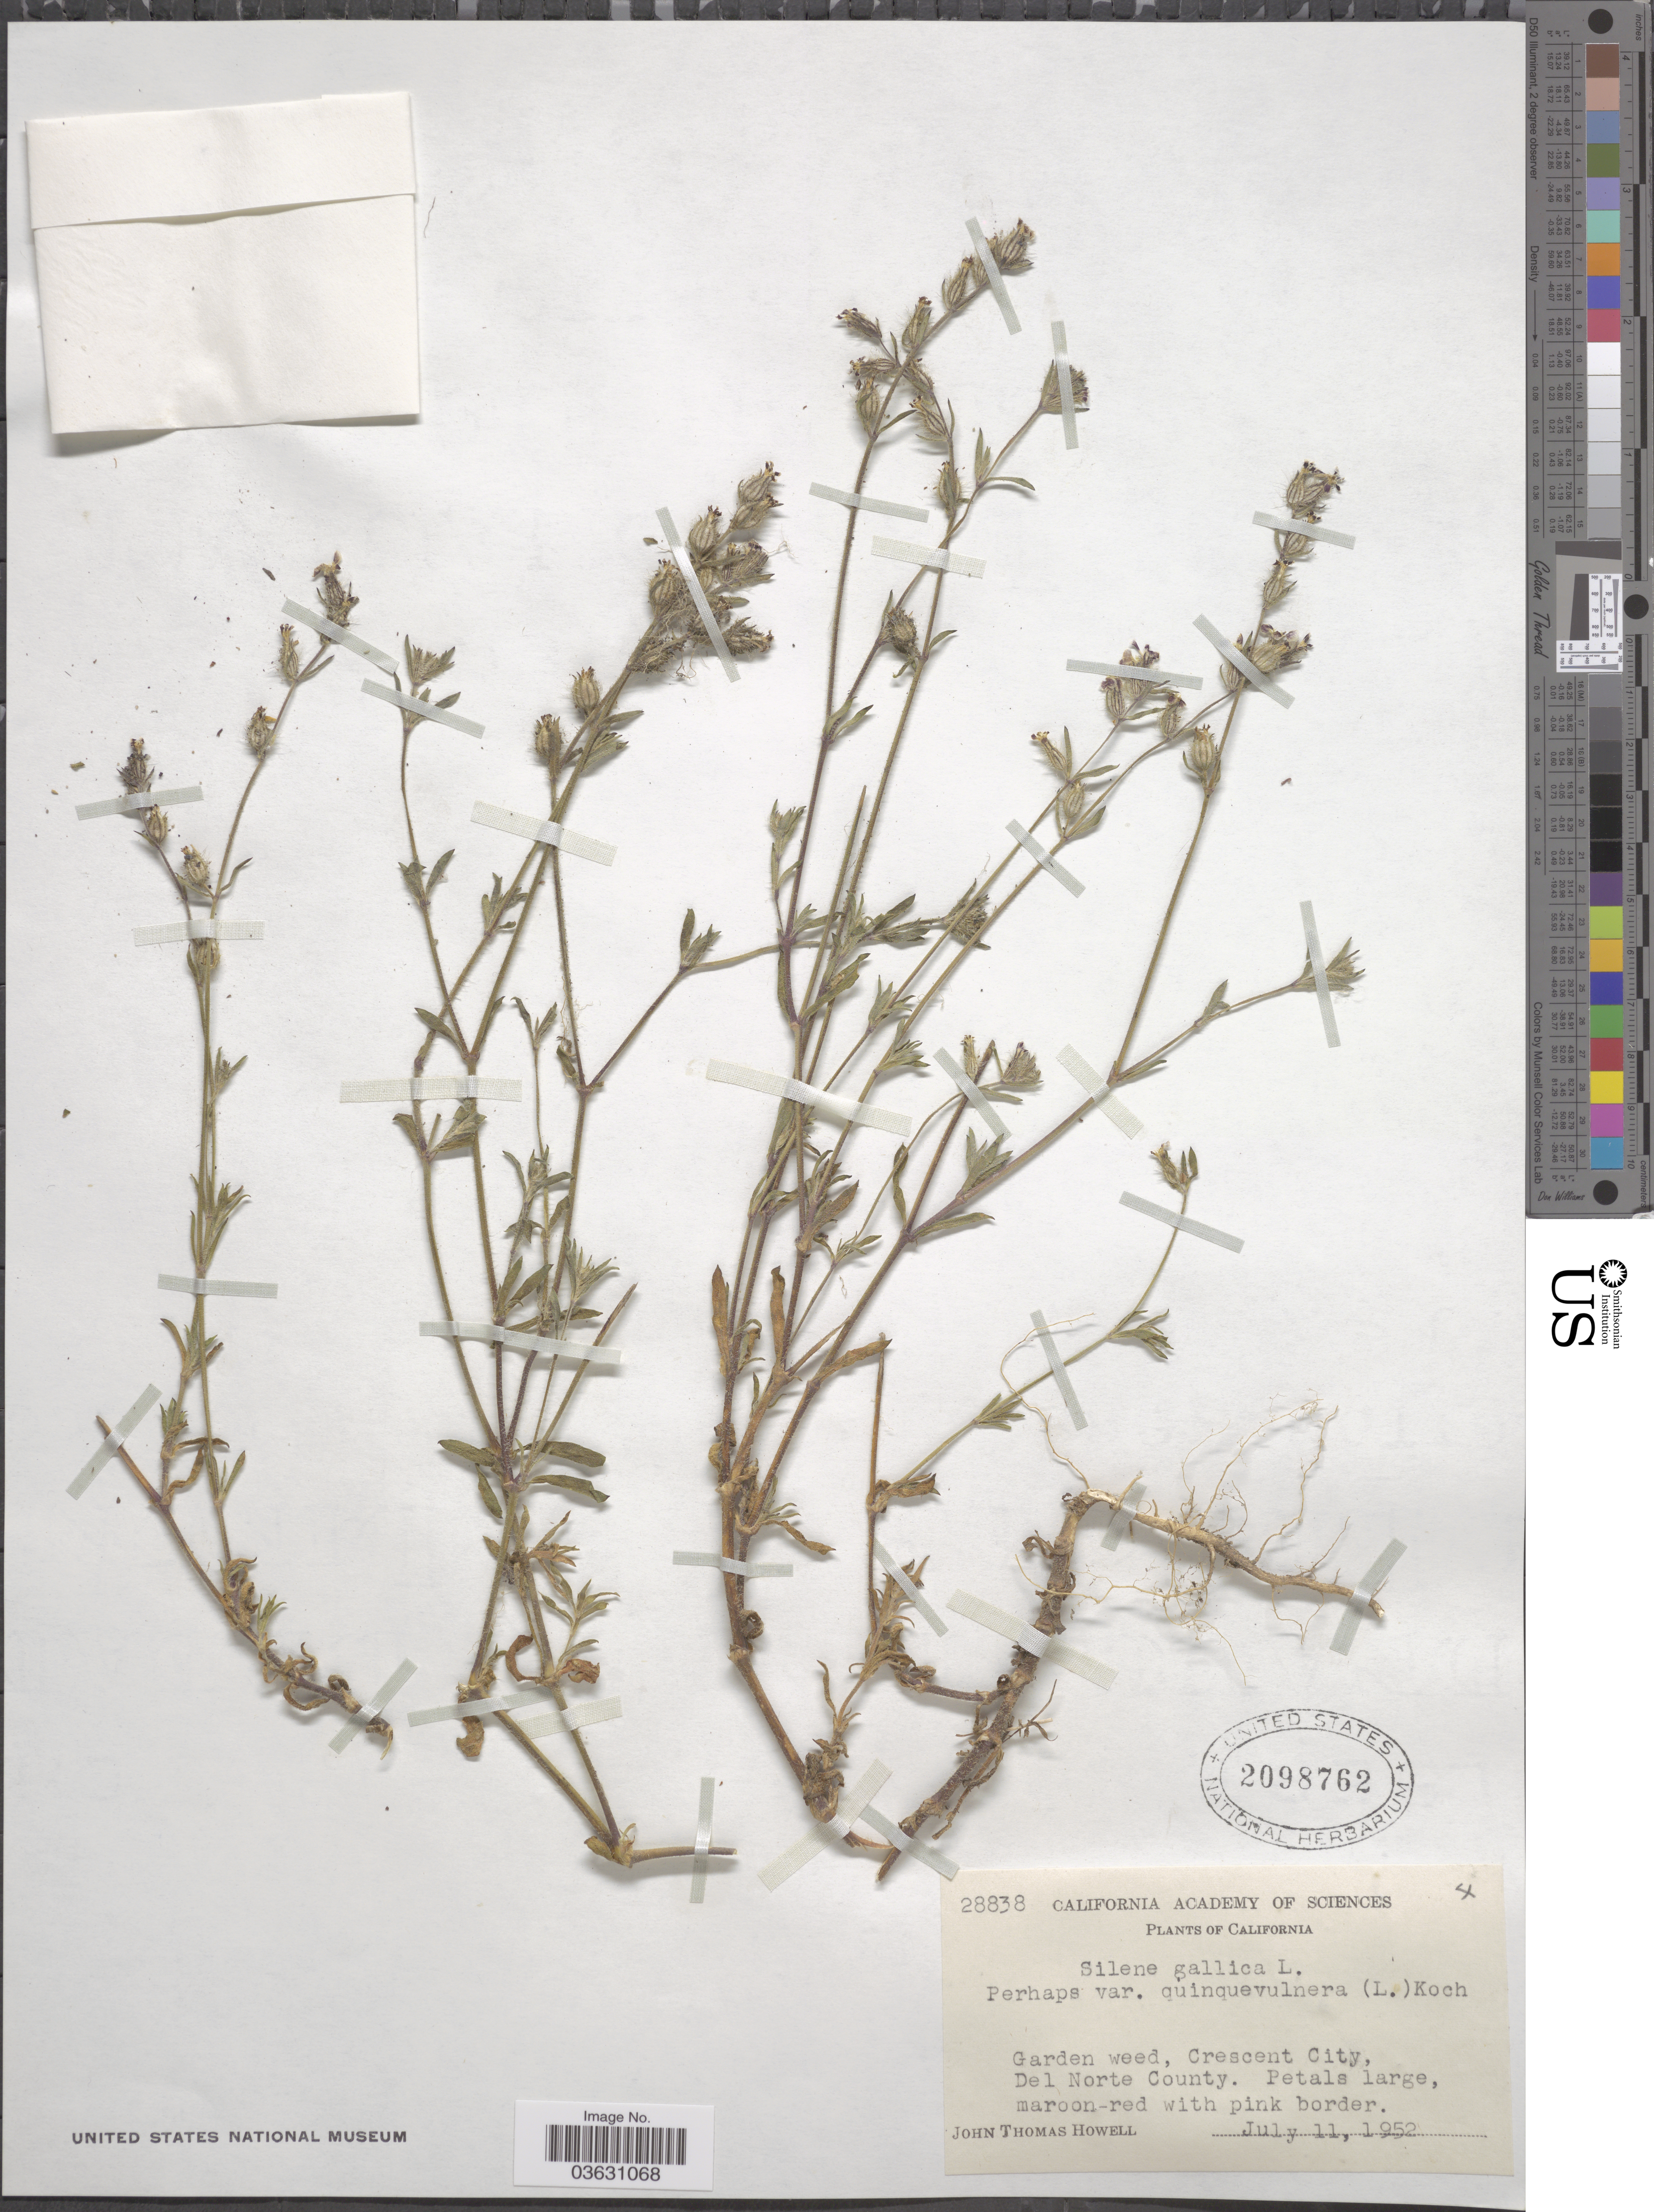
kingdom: Plantae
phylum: Tracheophyta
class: Magnoliopsida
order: Caryophyllales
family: Caryophyllaceae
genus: Silene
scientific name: Silene gallica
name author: L.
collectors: J. T. Howell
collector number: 28838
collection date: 1952-07-11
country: United States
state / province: California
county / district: Del Norte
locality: Crescent City, Del Norte County.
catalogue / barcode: US 2098762